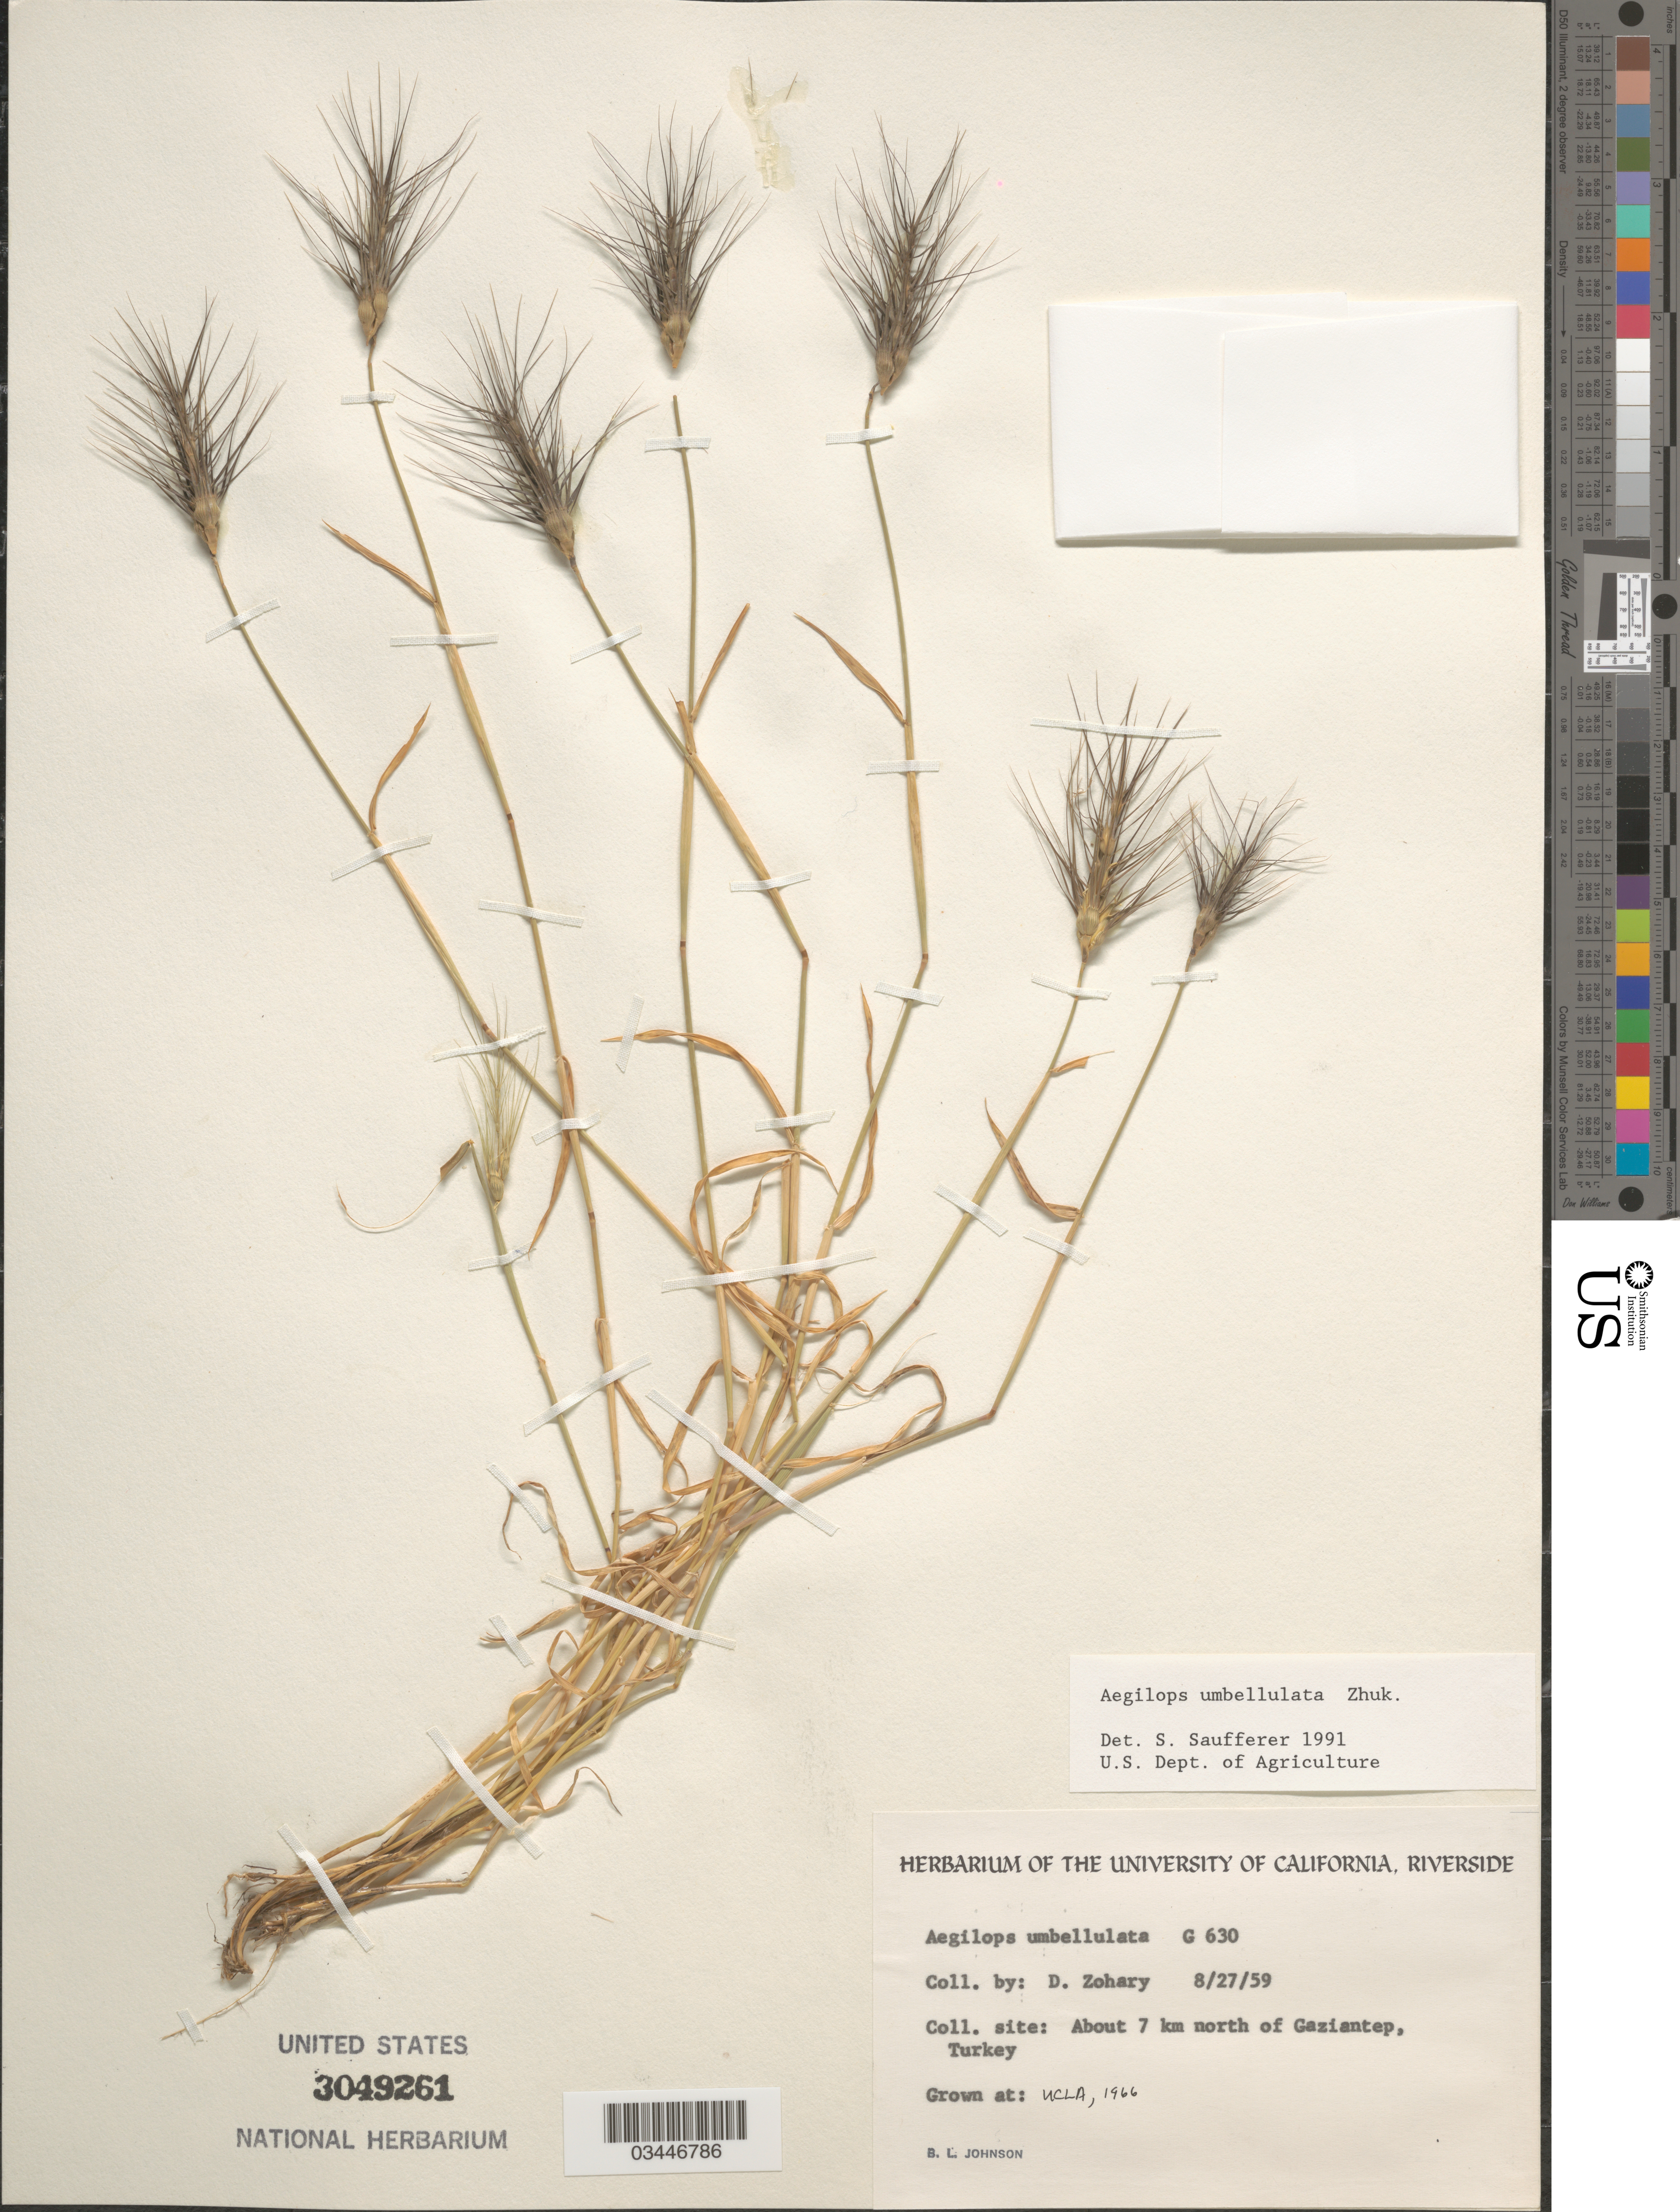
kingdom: Plantae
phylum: Tracheophyta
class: Liliopsida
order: Poales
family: Poaceae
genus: Aegilops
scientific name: Aegilops umbellulata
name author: Zhuk.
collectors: B. Johnson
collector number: G630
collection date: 1966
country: United States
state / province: California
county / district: Los Angeles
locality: UCLA.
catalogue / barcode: US 3049261